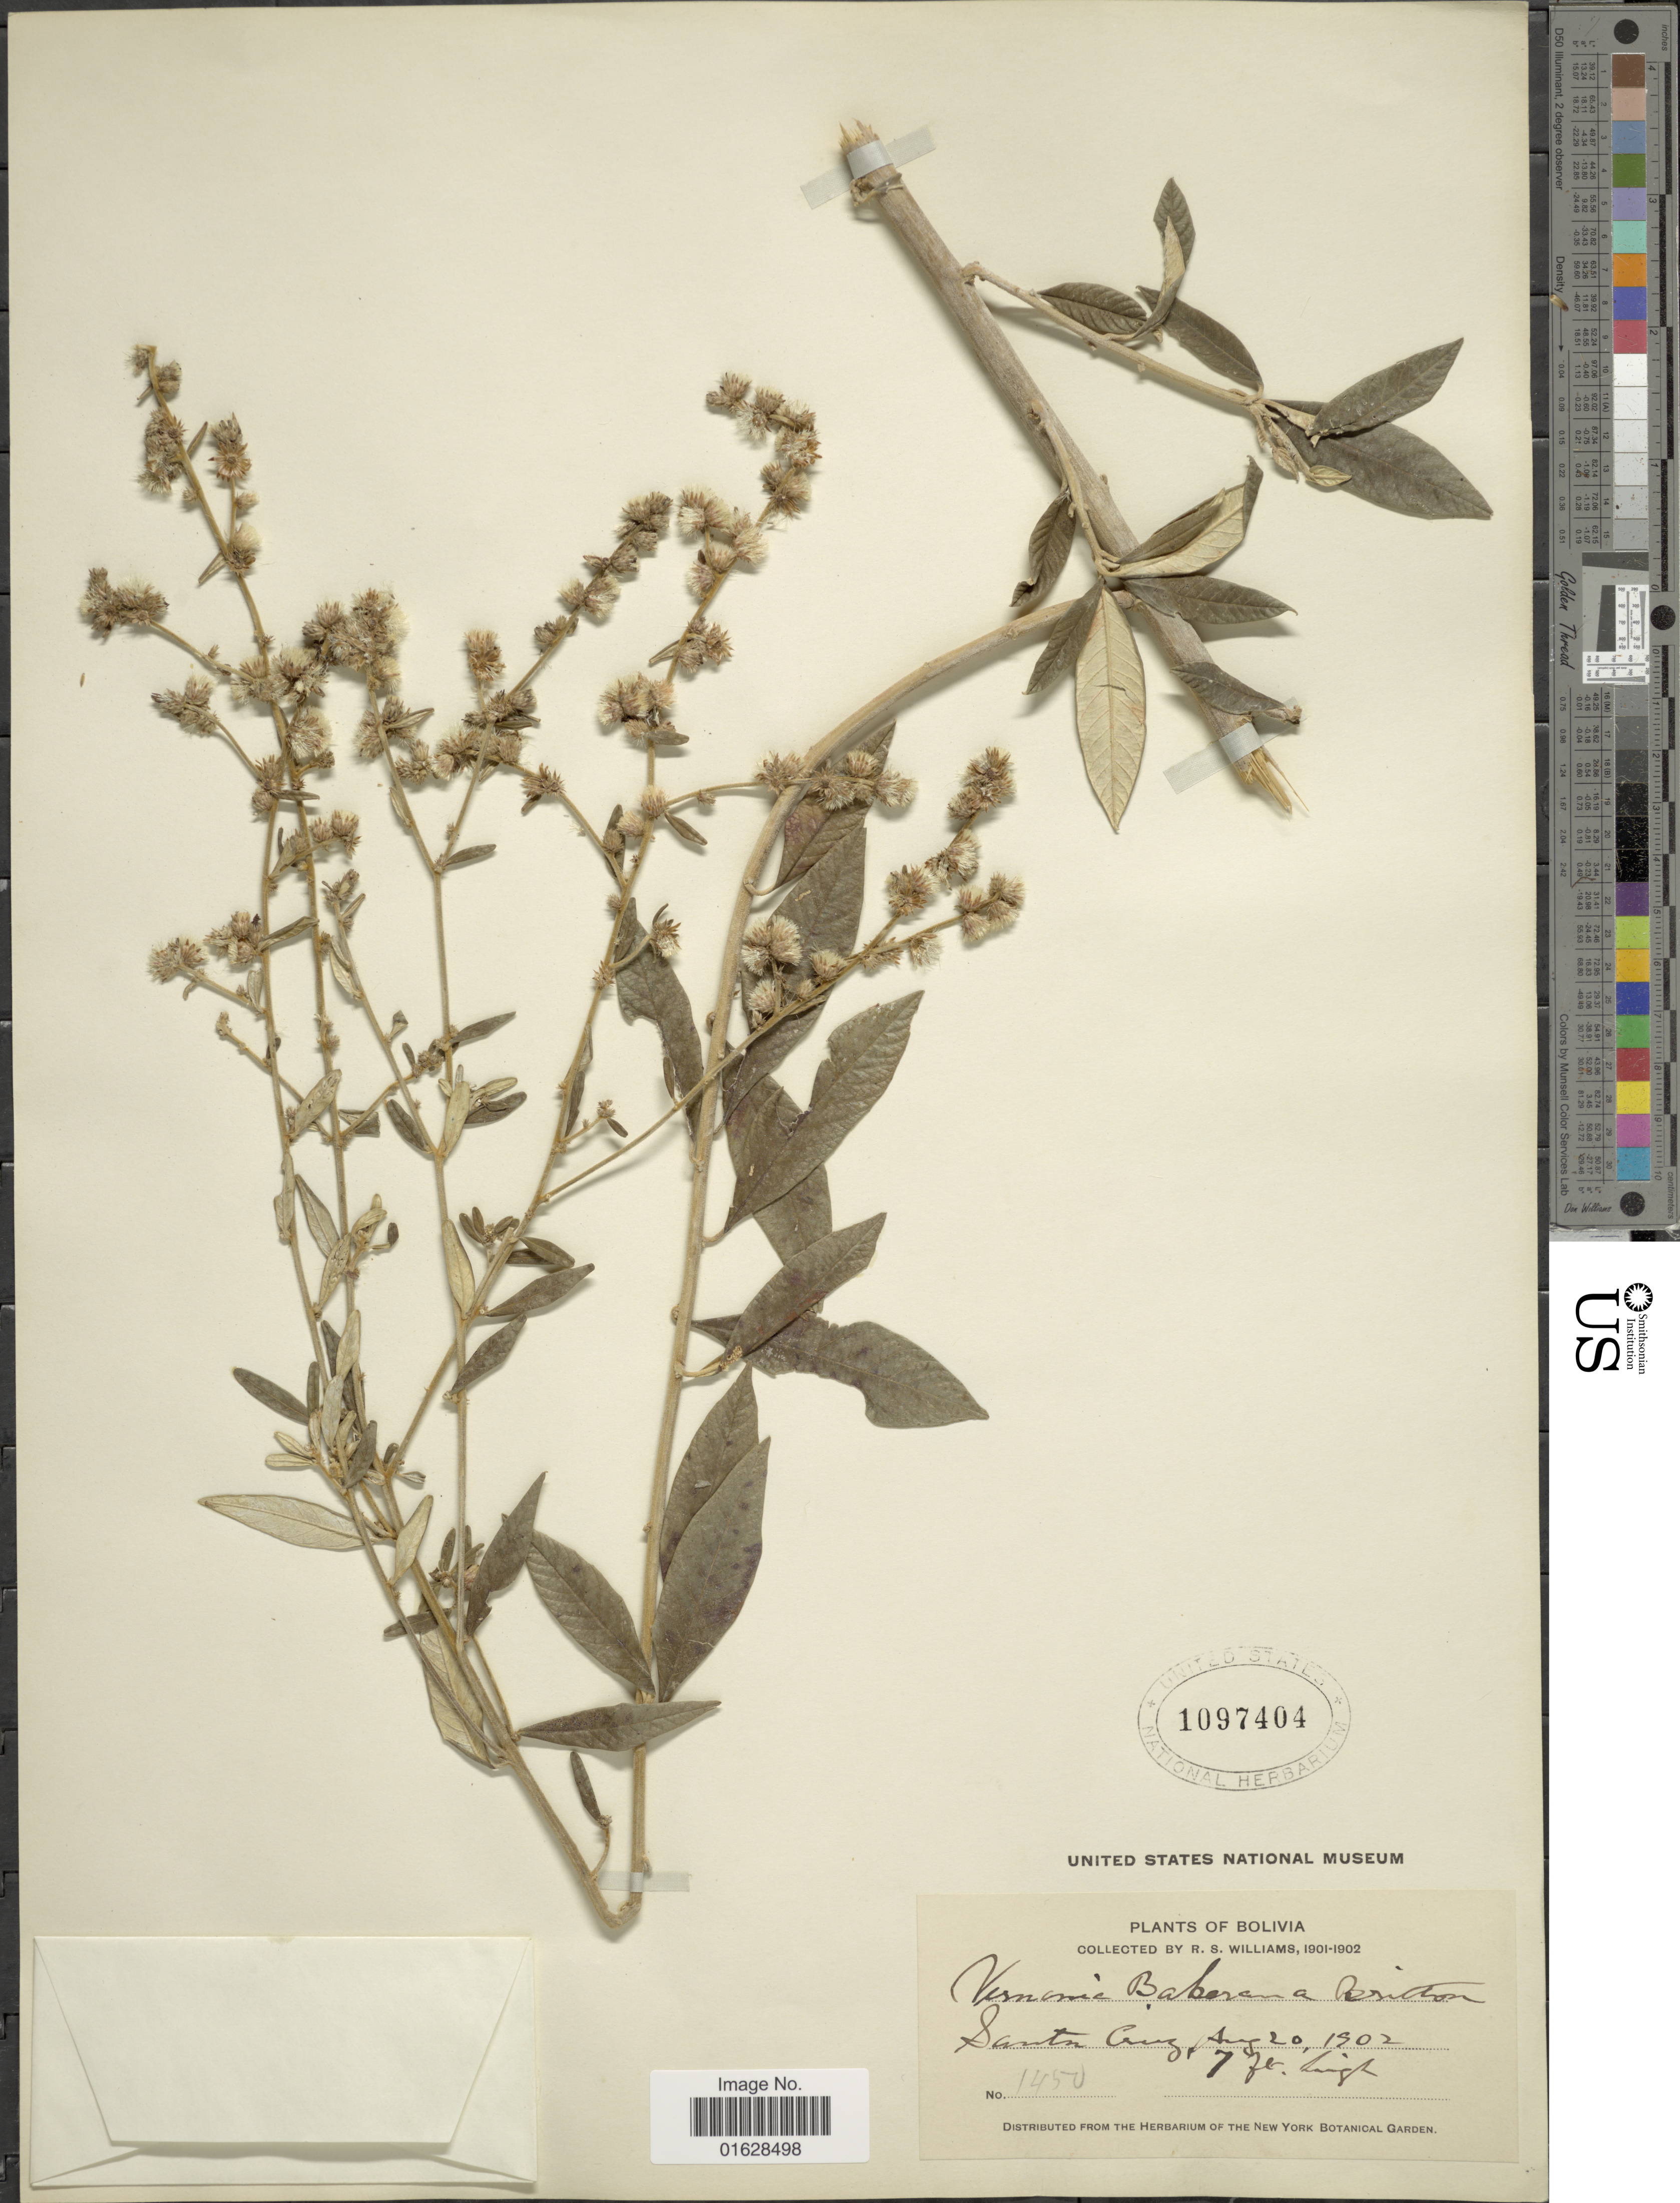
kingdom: Plantae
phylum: Tracheophyta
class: Magnoliopsida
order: Asterales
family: Asteraceae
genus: Lepidaploa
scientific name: Lepidaploa bakerana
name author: (Britton) H. Rob.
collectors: R. S. Williams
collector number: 1450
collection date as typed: Aug. 20, 1902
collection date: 1902-08-20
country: Bolivia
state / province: La Paz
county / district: Franz Tamayo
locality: Santa Cruz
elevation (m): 2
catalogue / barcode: US 1097404